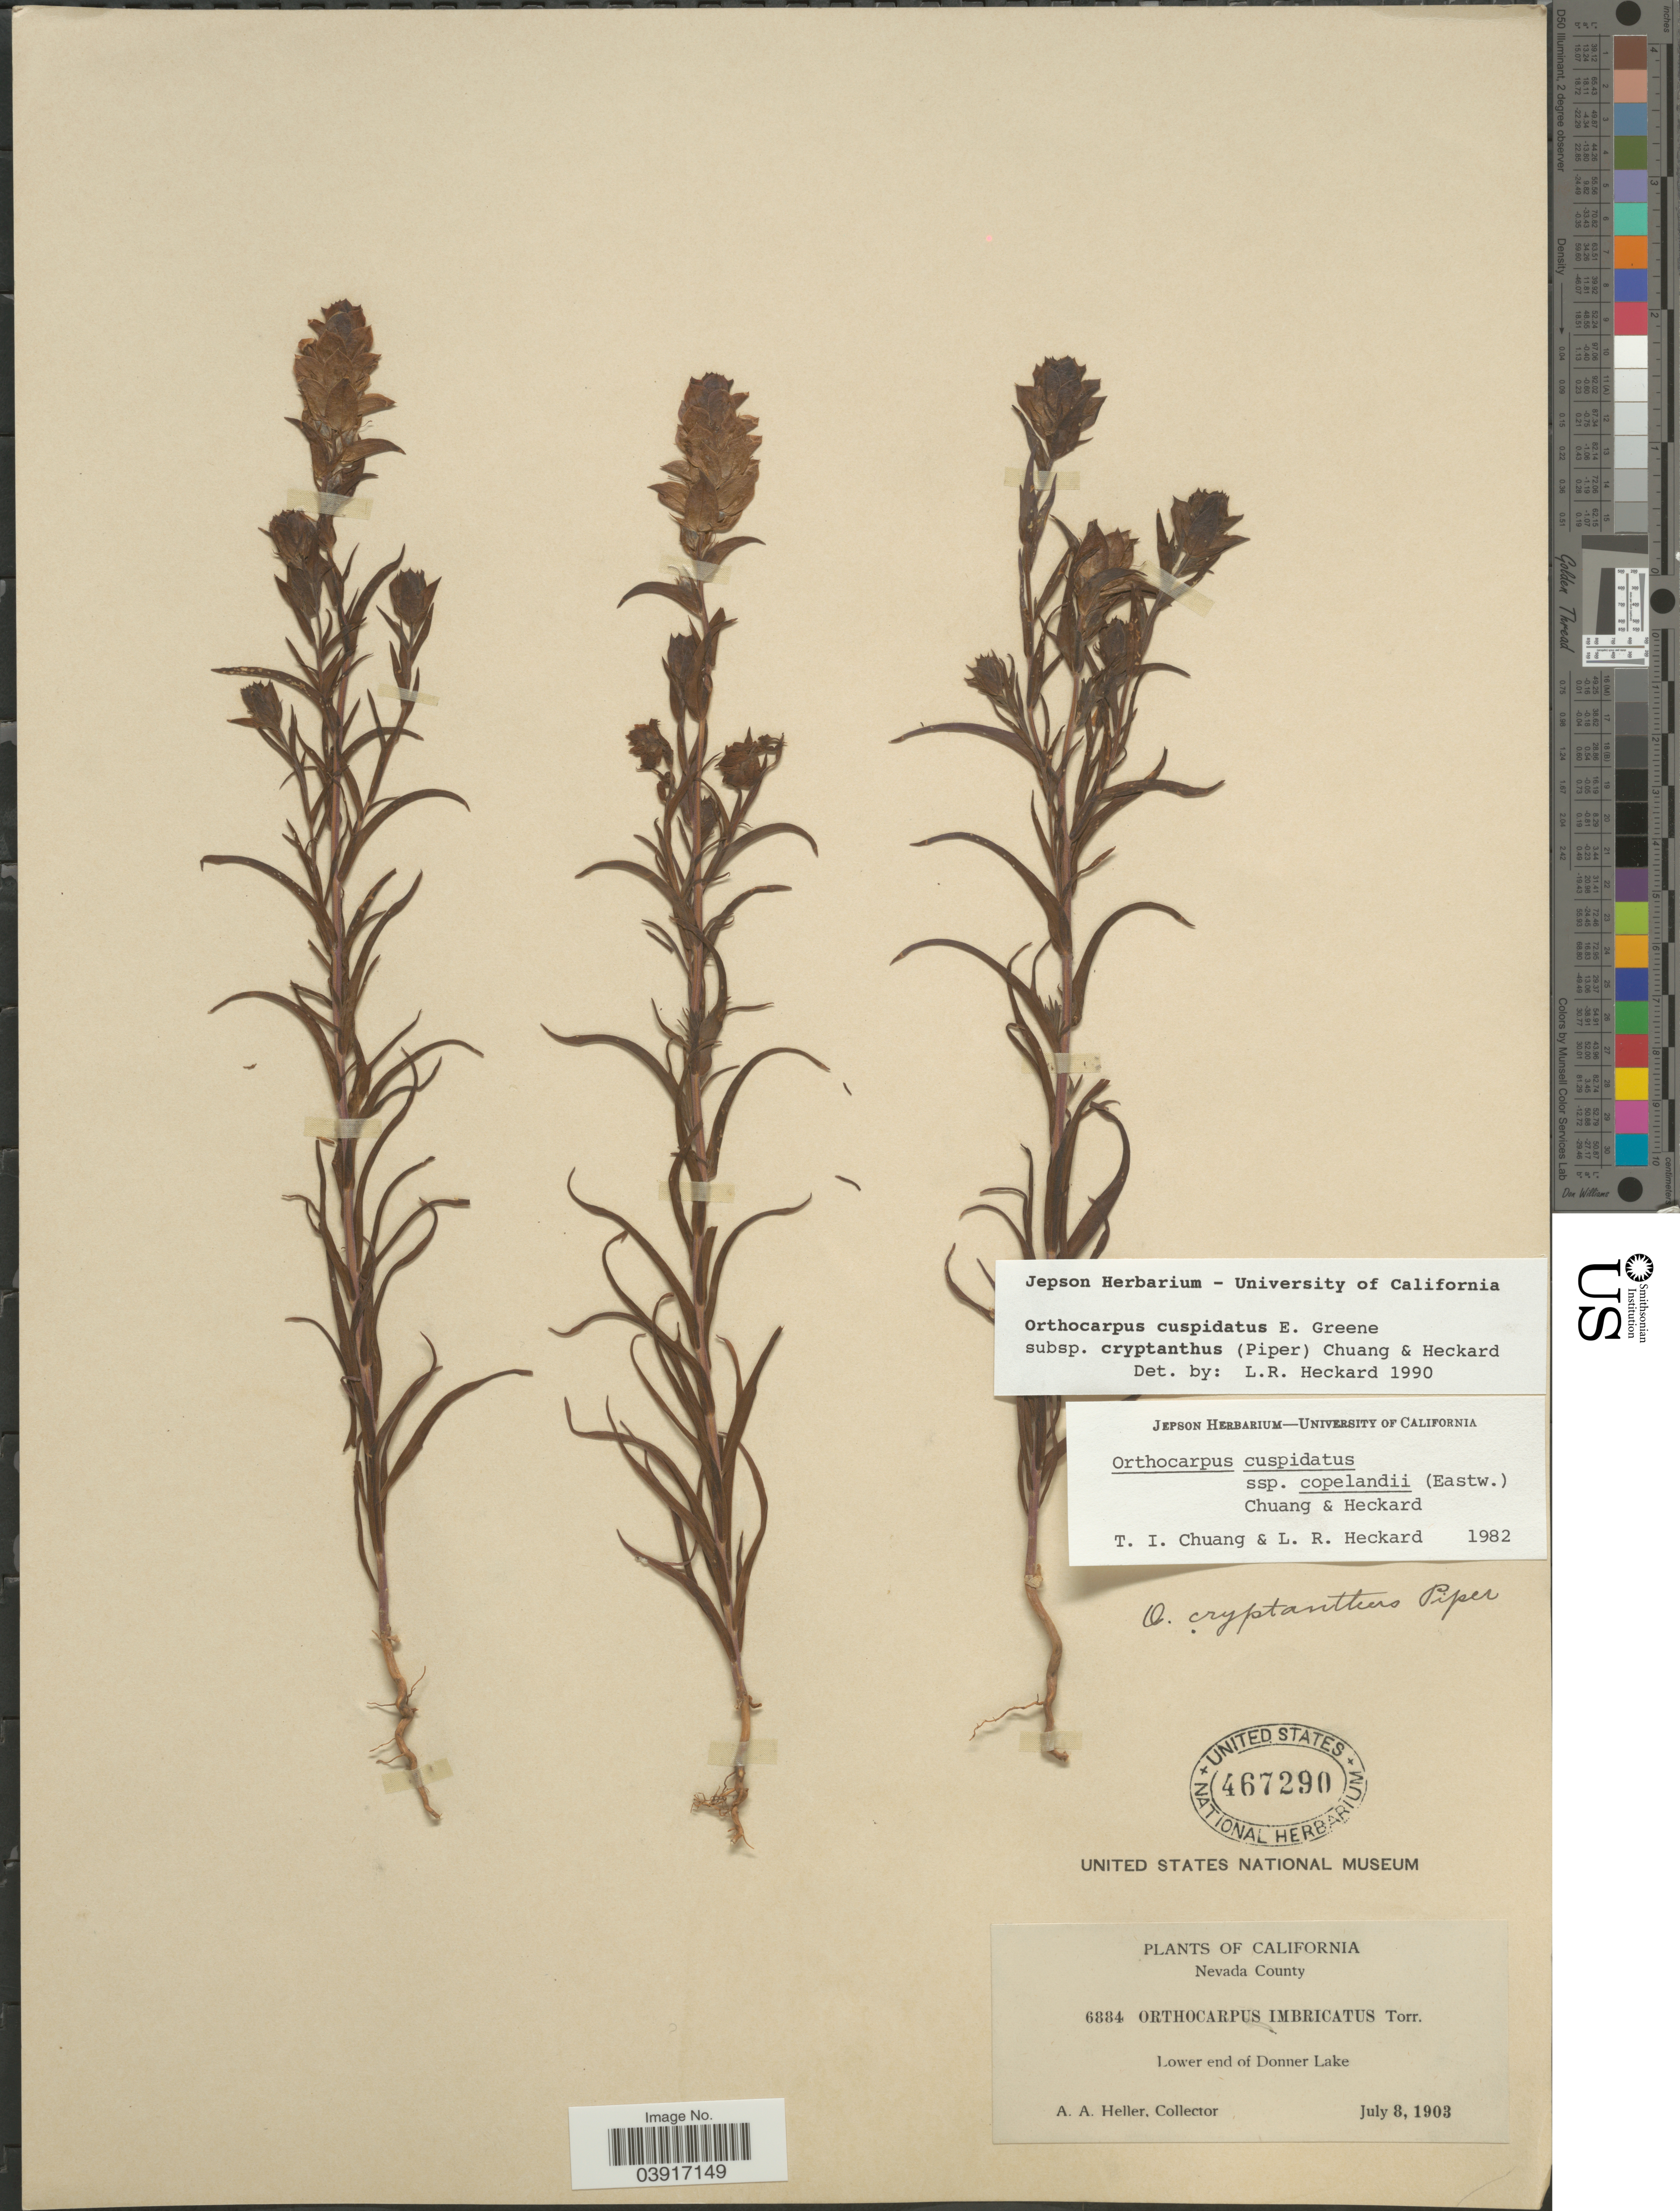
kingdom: Plantae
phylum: Tracheophyta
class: Magnoliopsida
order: Lamiales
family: Orobanchaceae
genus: Orthocarpus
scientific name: Orthocarpus cuspidatus subsp. cryptanthus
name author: (Piper) T.I. Chuang & Heckard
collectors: A. A. Heller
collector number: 6884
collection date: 1903-07-08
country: United States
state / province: California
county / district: Nevada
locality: Nevada County. Lower end of Donner Lake.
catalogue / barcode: US 467290